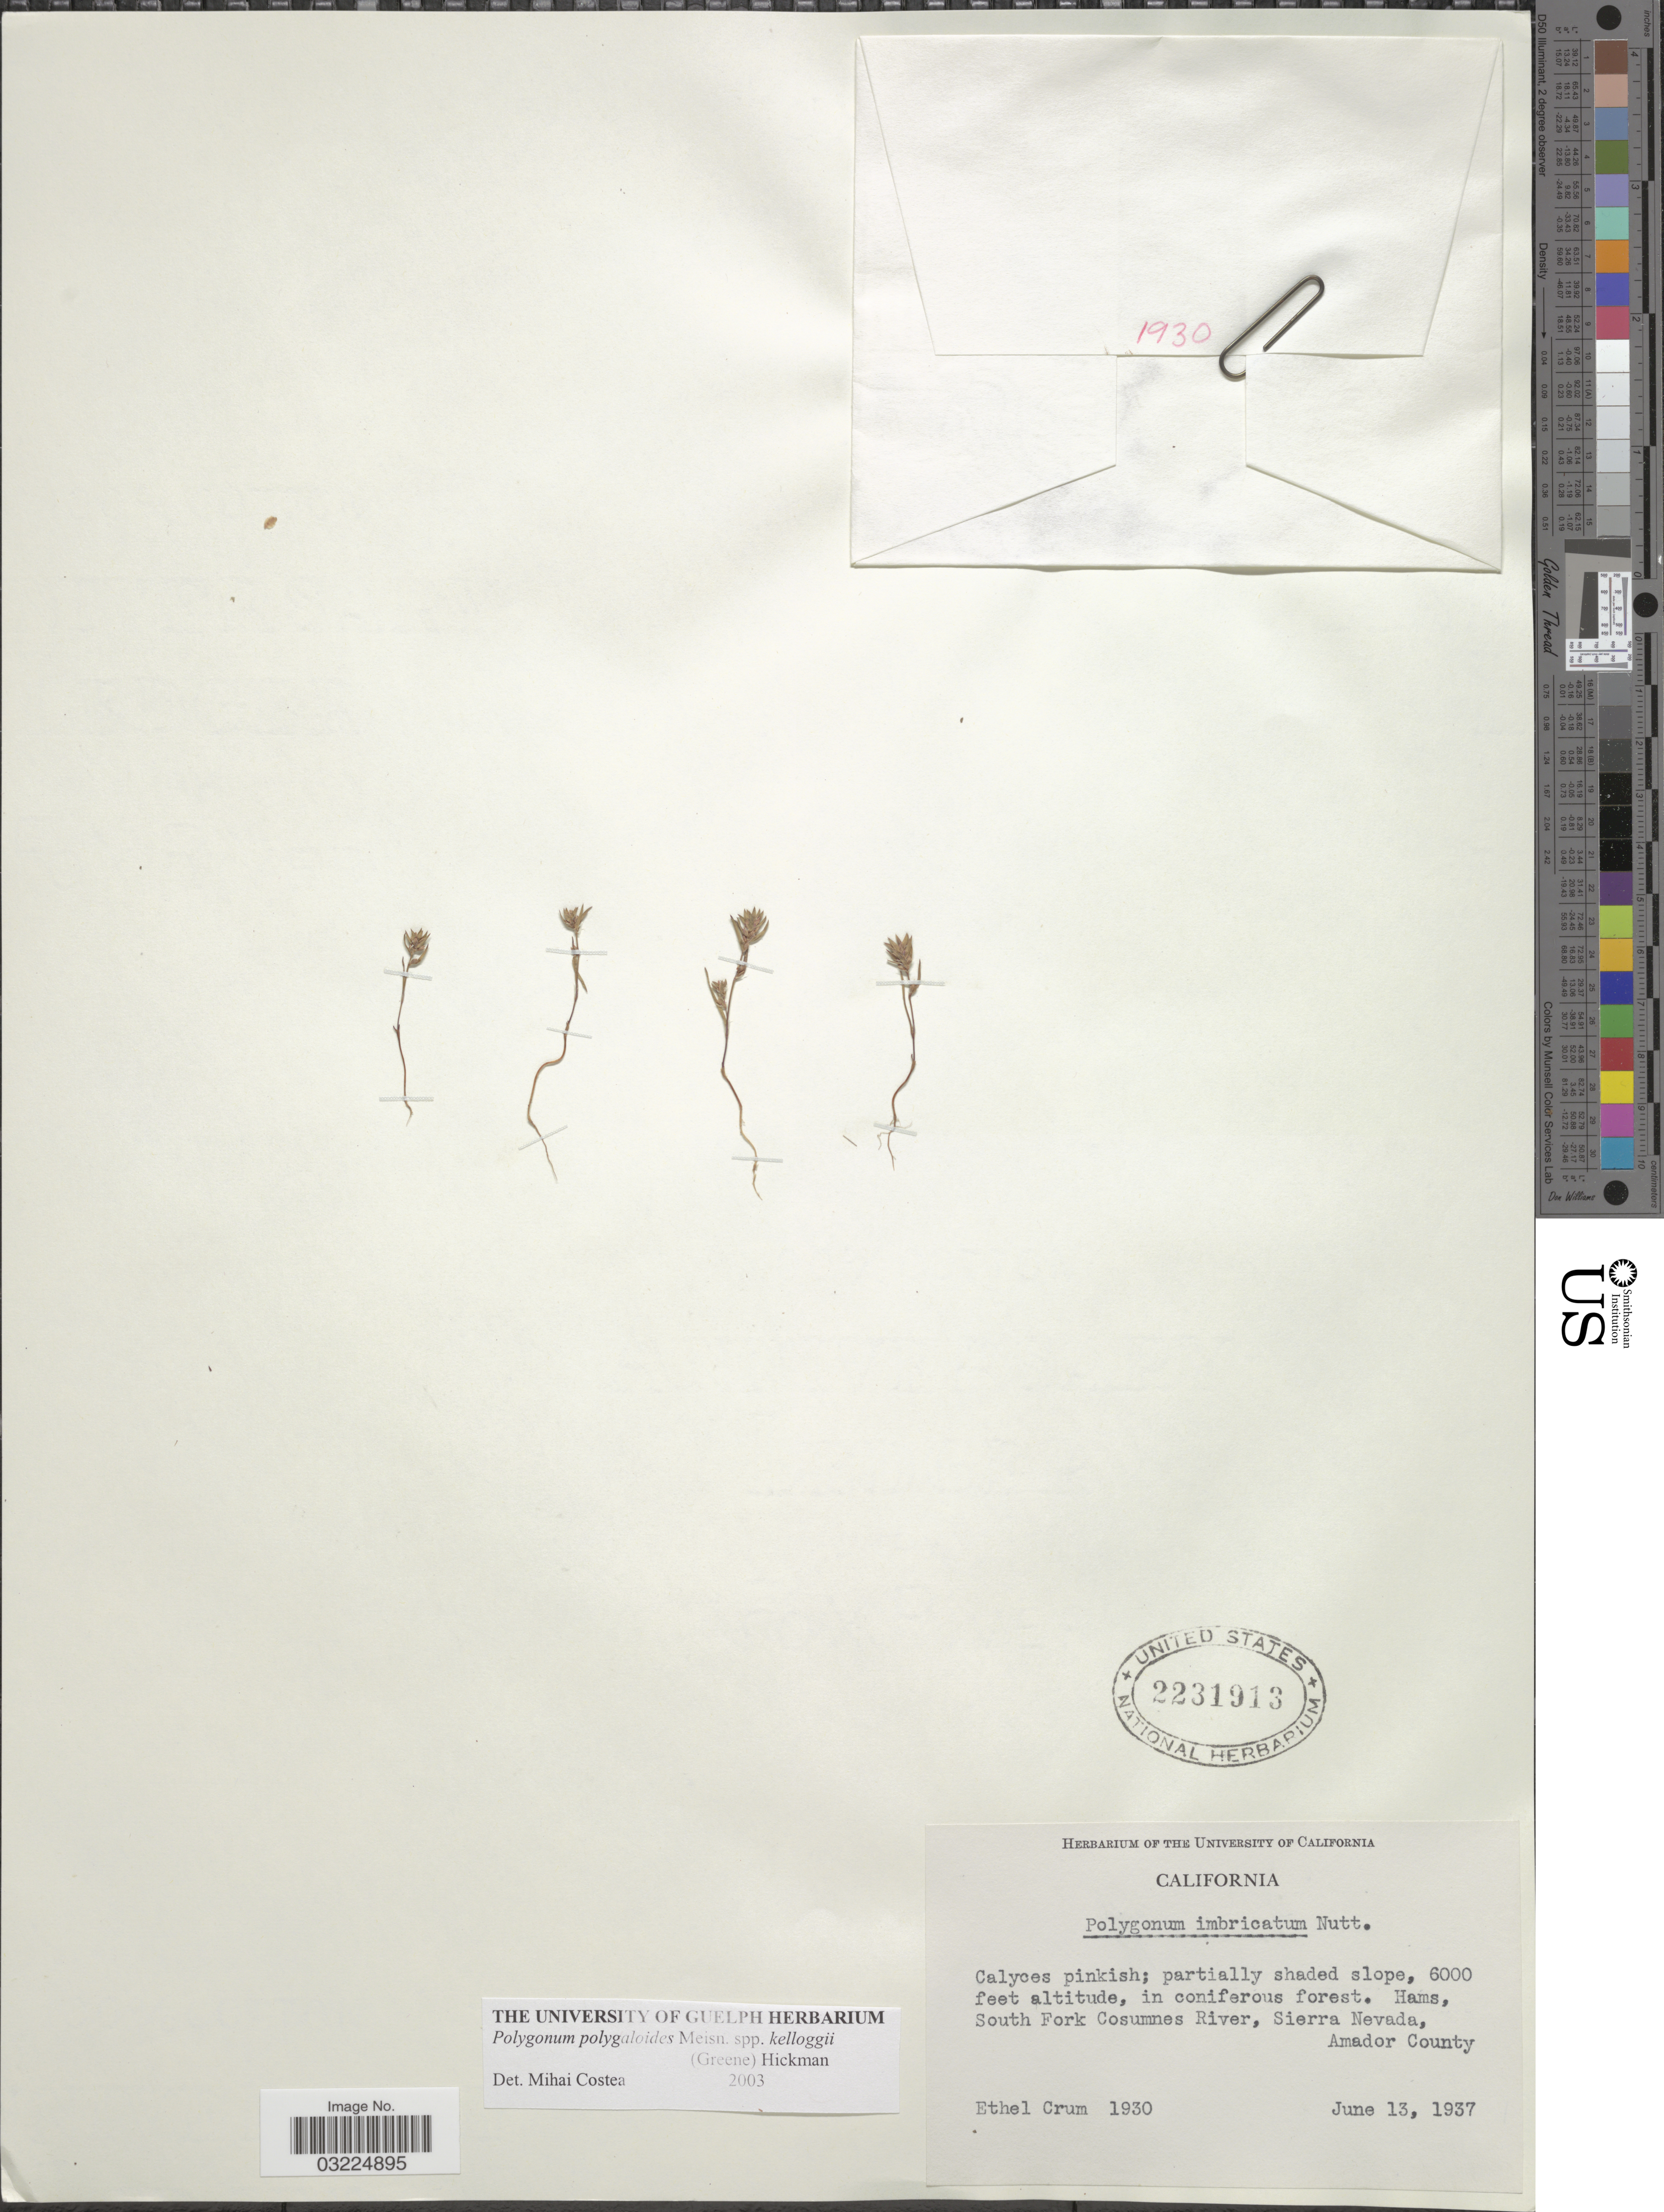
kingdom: Plantae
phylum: Tracheophyta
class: Magnoliopsida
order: Caryophyllales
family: Polygonaceae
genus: Polygonum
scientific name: Polygonum polygaloides subsp. kelloggii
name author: (Greene) Hickman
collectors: E. K. Crum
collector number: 1930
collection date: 1937-06-13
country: United States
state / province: California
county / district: Amador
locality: Hams, South Fork Cosumnes River, Sierra Nevada, Amador County.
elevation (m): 1829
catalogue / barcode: US 2231913